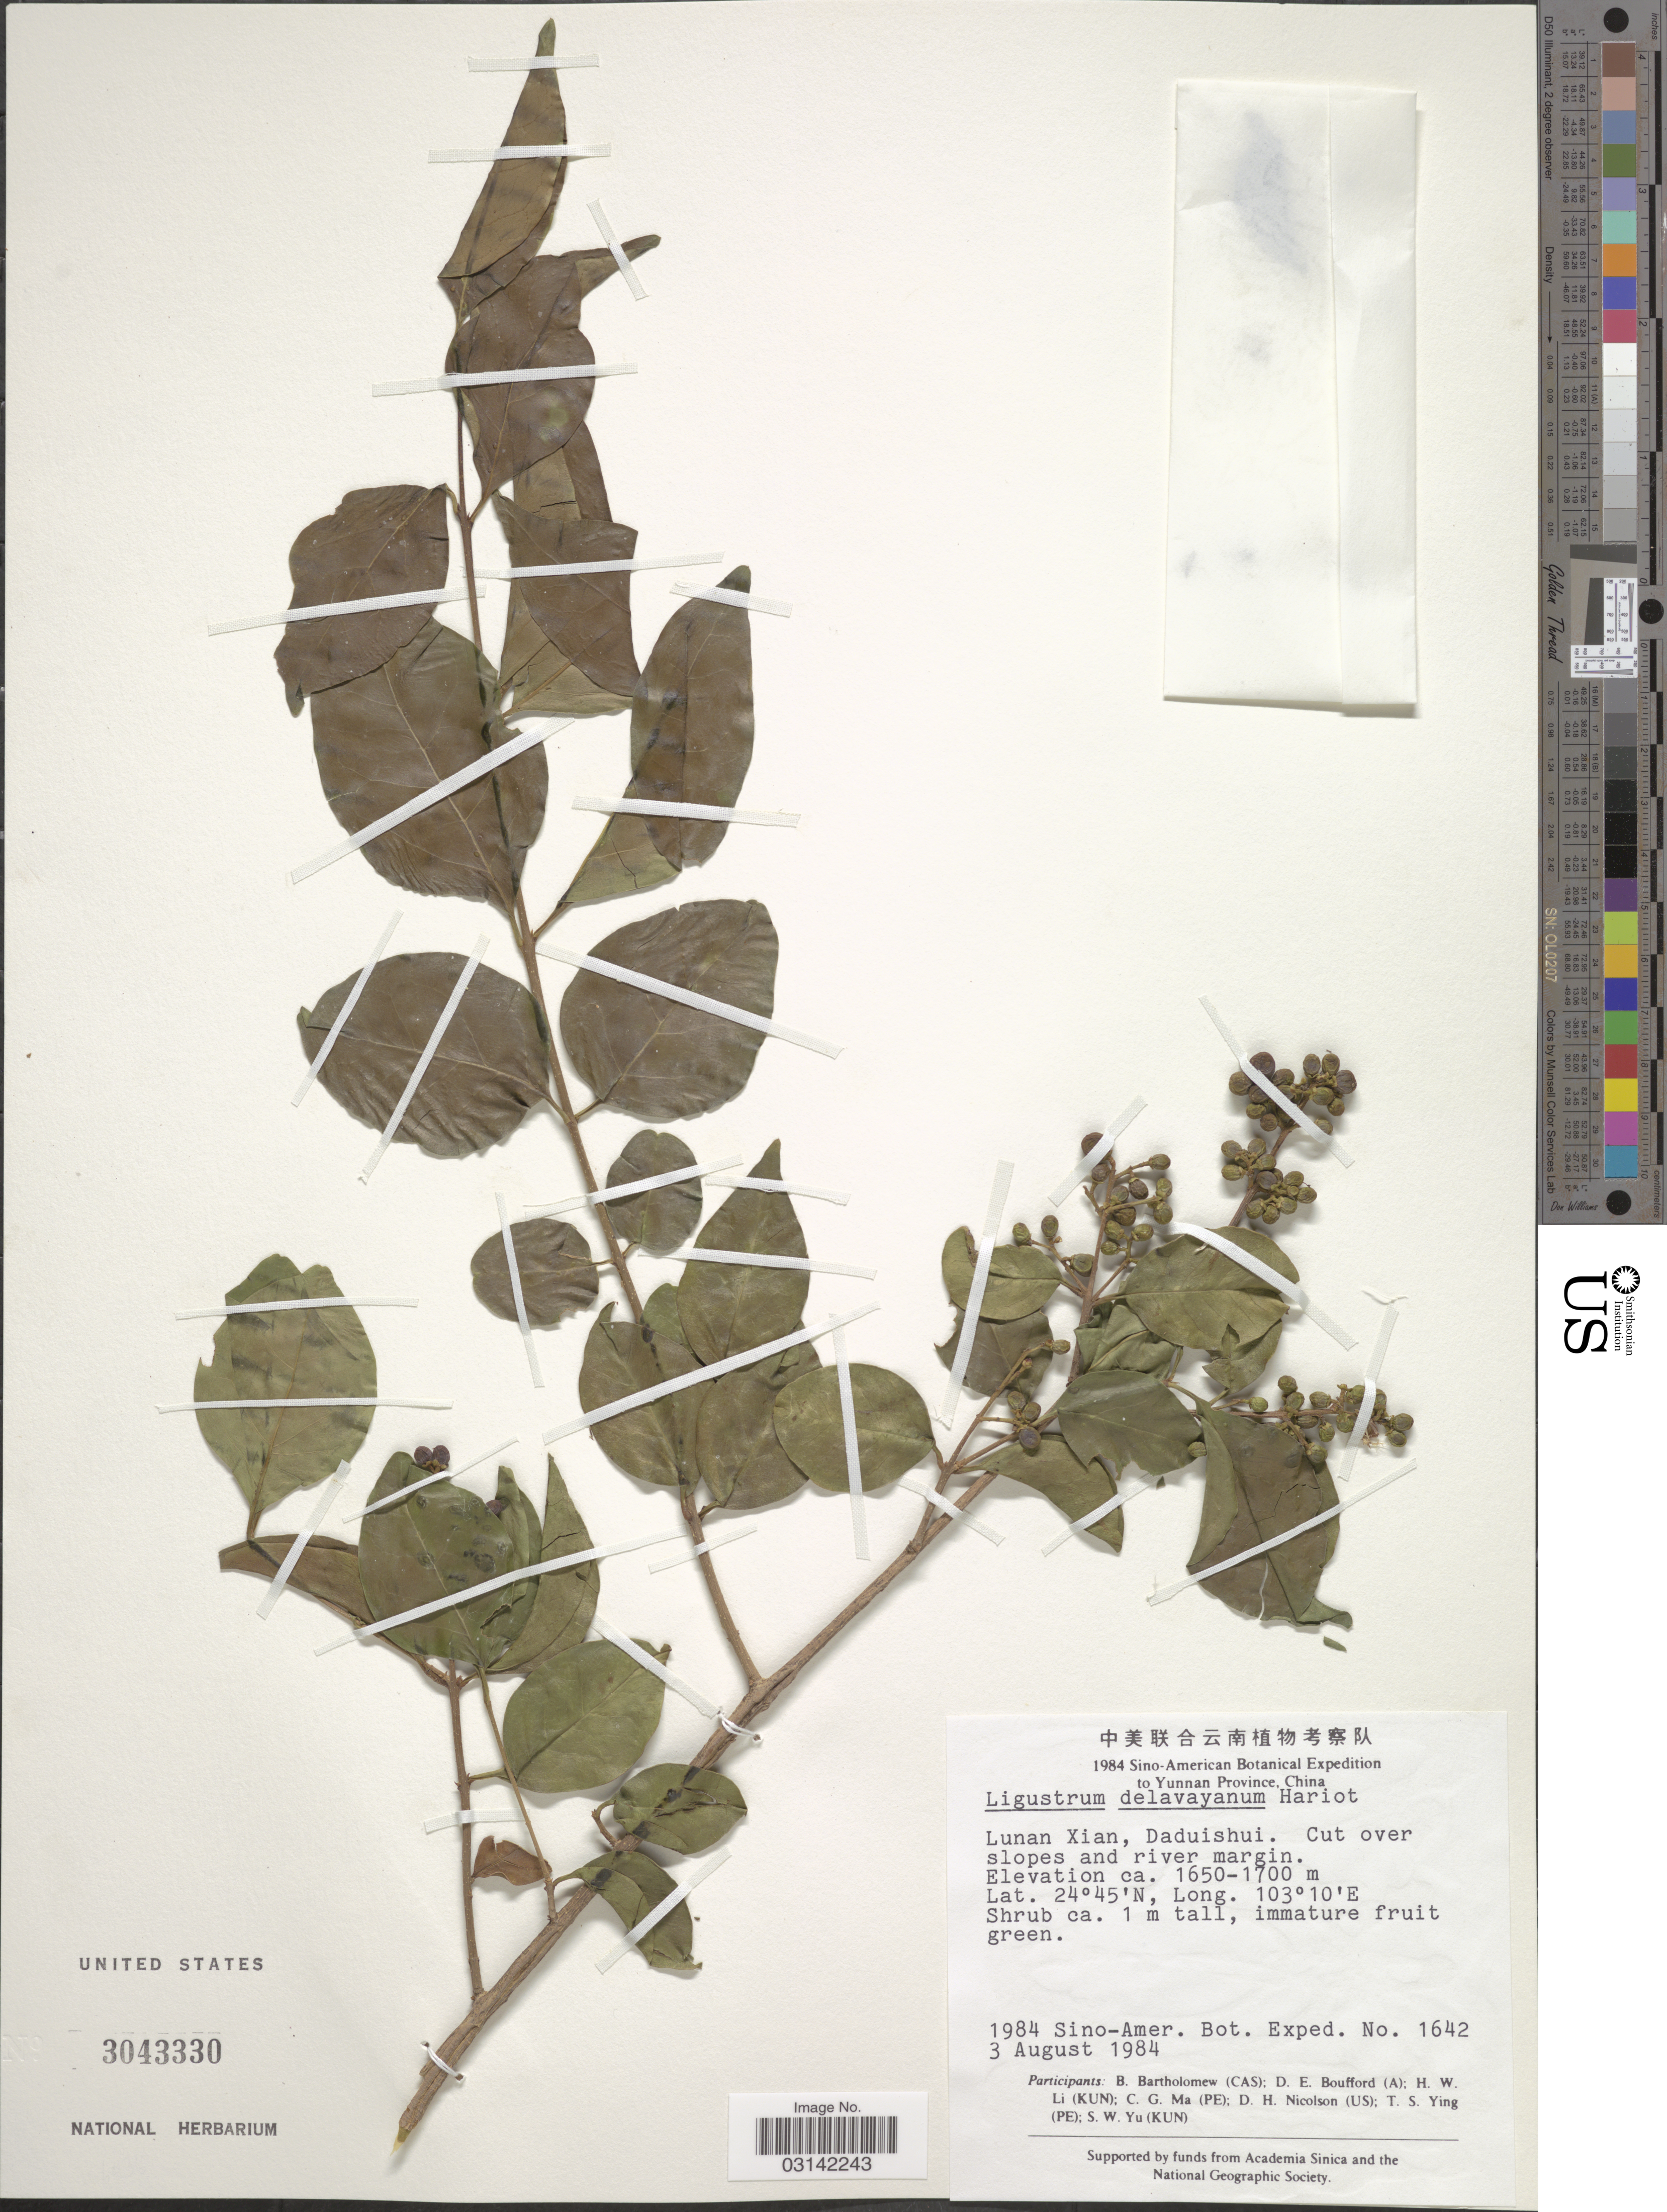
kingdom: Plantae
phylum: Tracheophyta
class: Magnoliopsida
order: Lamiales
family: Oleaceae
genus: Ligustrum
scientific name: Ligustrum delavayanum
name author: Har.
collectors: Sino-Amer. Bot. Exped. 1984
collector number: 1642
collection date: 1984-08-03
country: China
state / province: Yunnan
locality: Lunan Xian, Daduishui.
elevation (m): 1650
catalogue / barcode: US 3043330